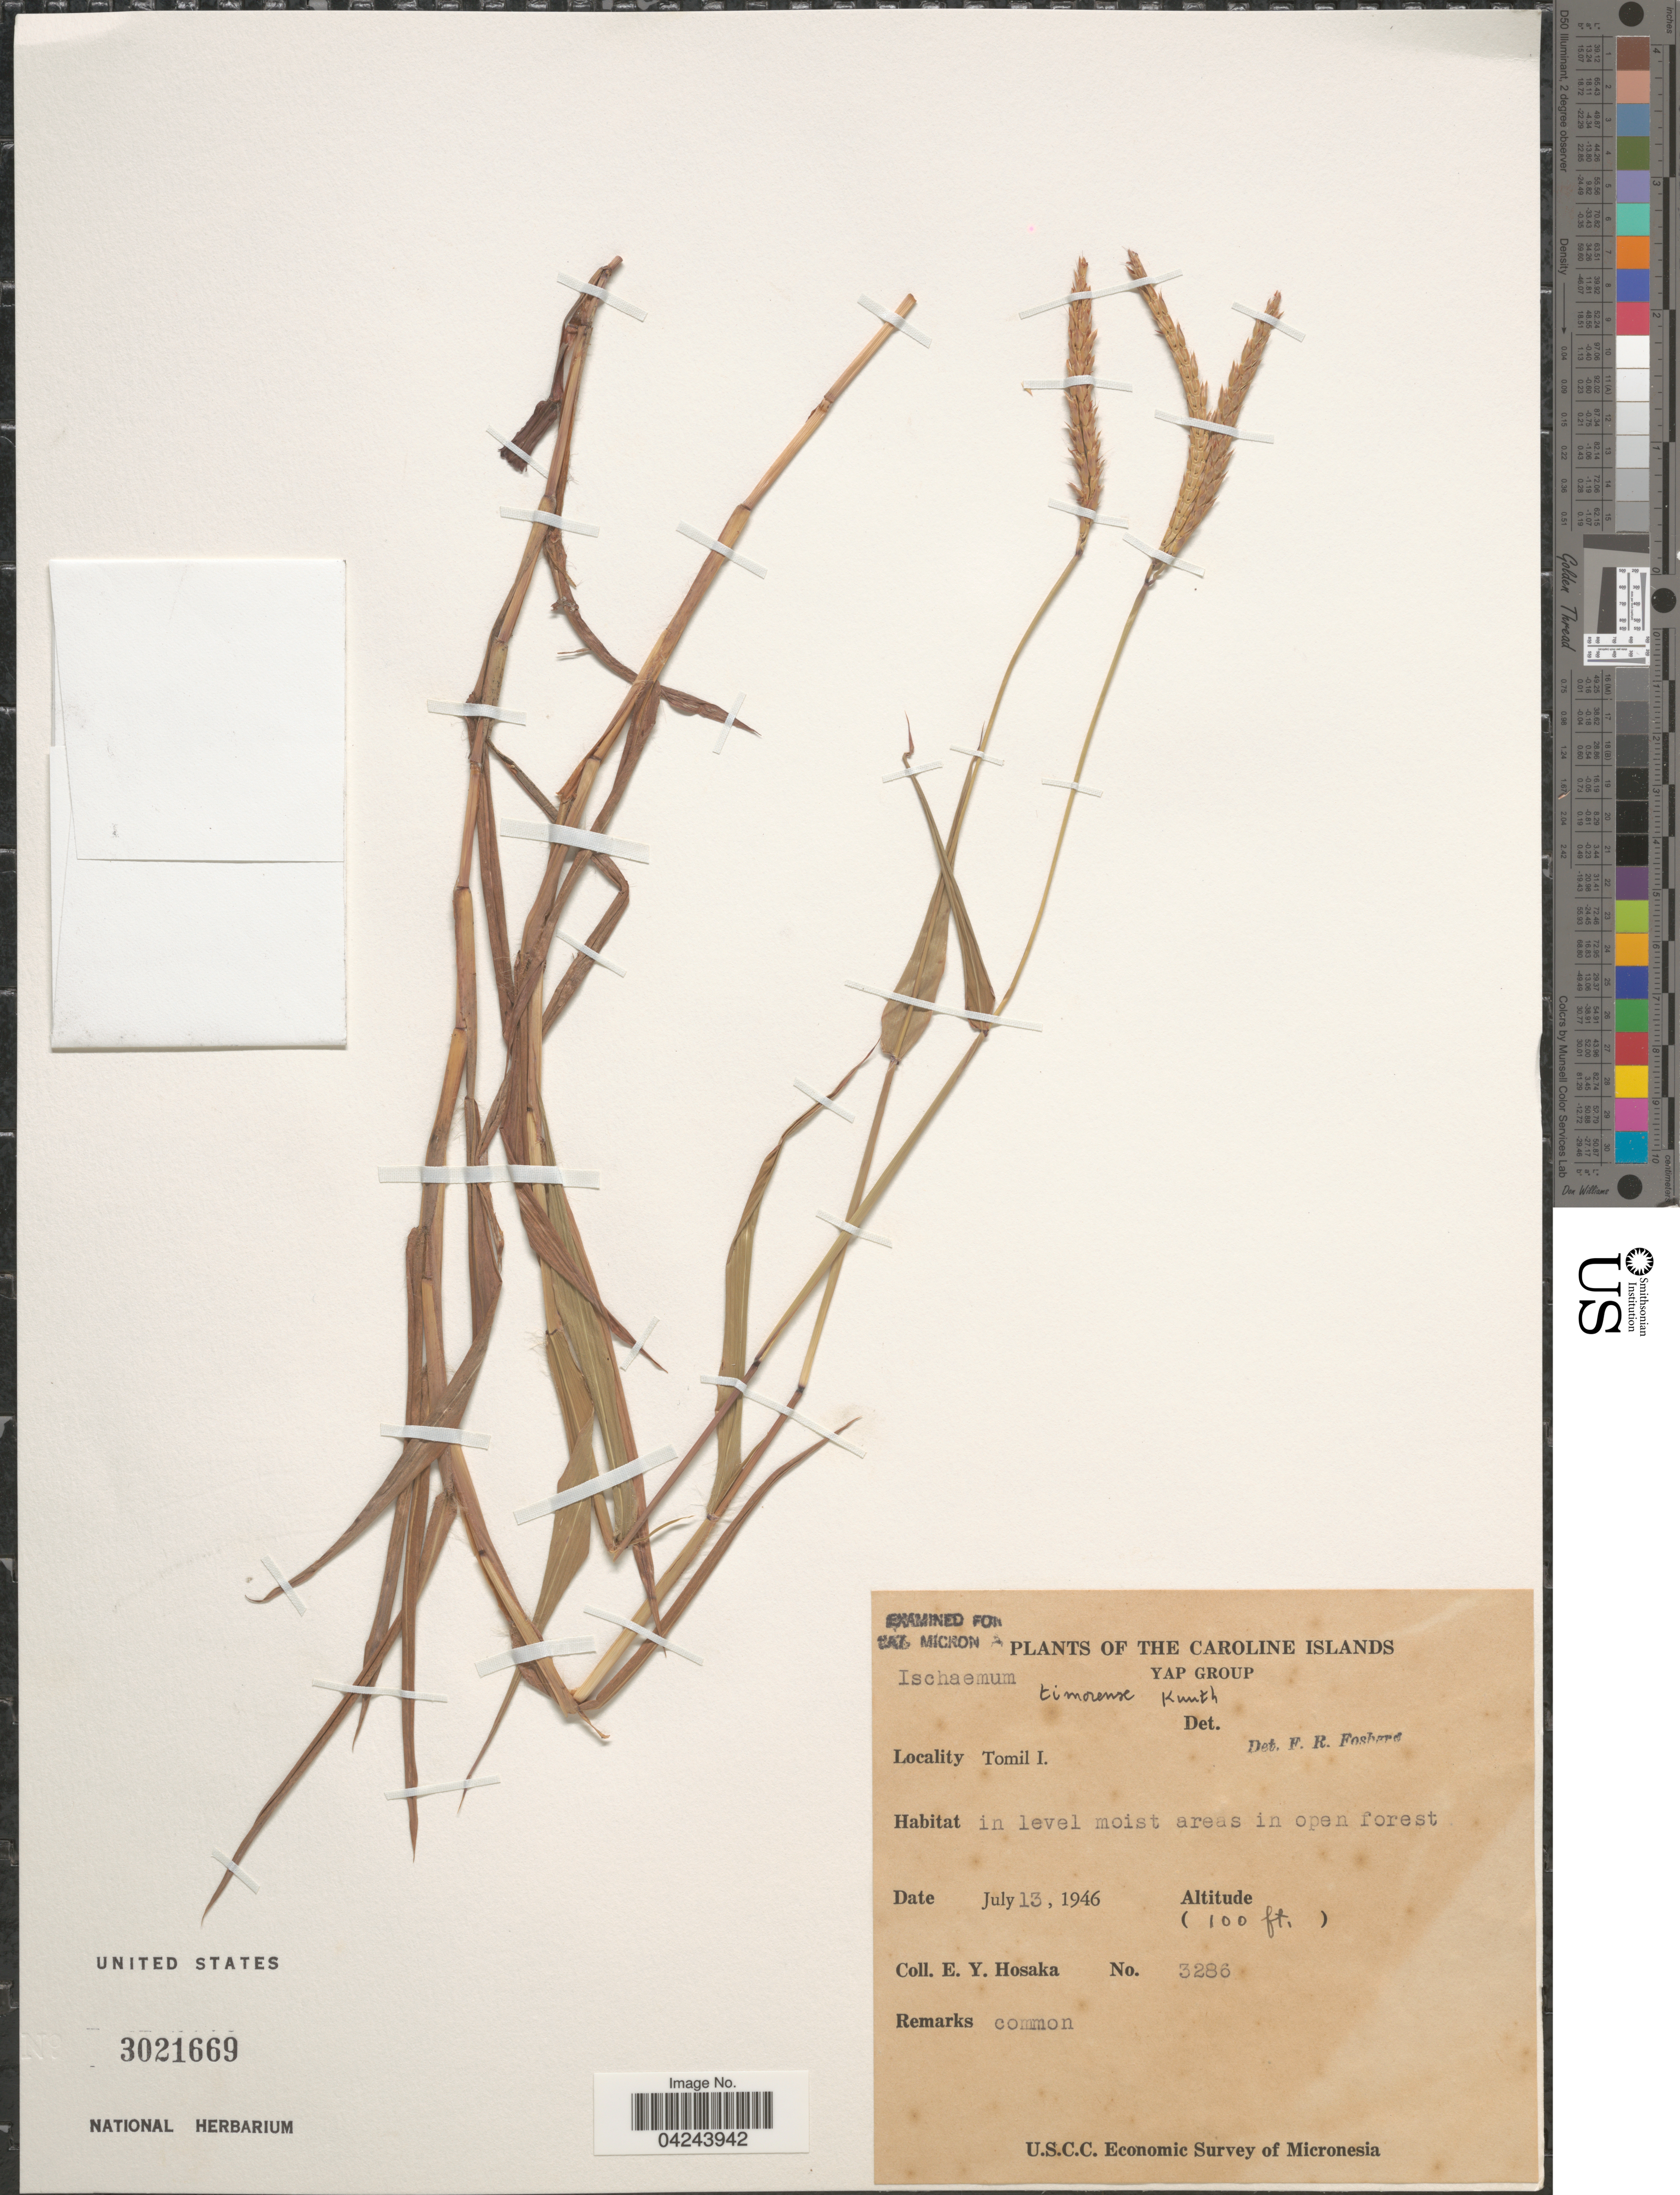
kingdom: Plantae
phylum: Tracheophyta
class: Liliopsida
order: Poales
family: Poaceae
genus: Ischaemum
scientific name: Ischaemum timorense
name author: Kunth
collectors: E. Y. Hosaka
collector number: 3286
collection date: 1946-07-13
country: Micronesia, Federated States of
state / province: Yap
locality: The Caroline Islands. Yap Group. Tomil I. U.S.C.C. Economic Survey of Micronesia.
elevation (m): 30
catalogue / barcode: US 3021669